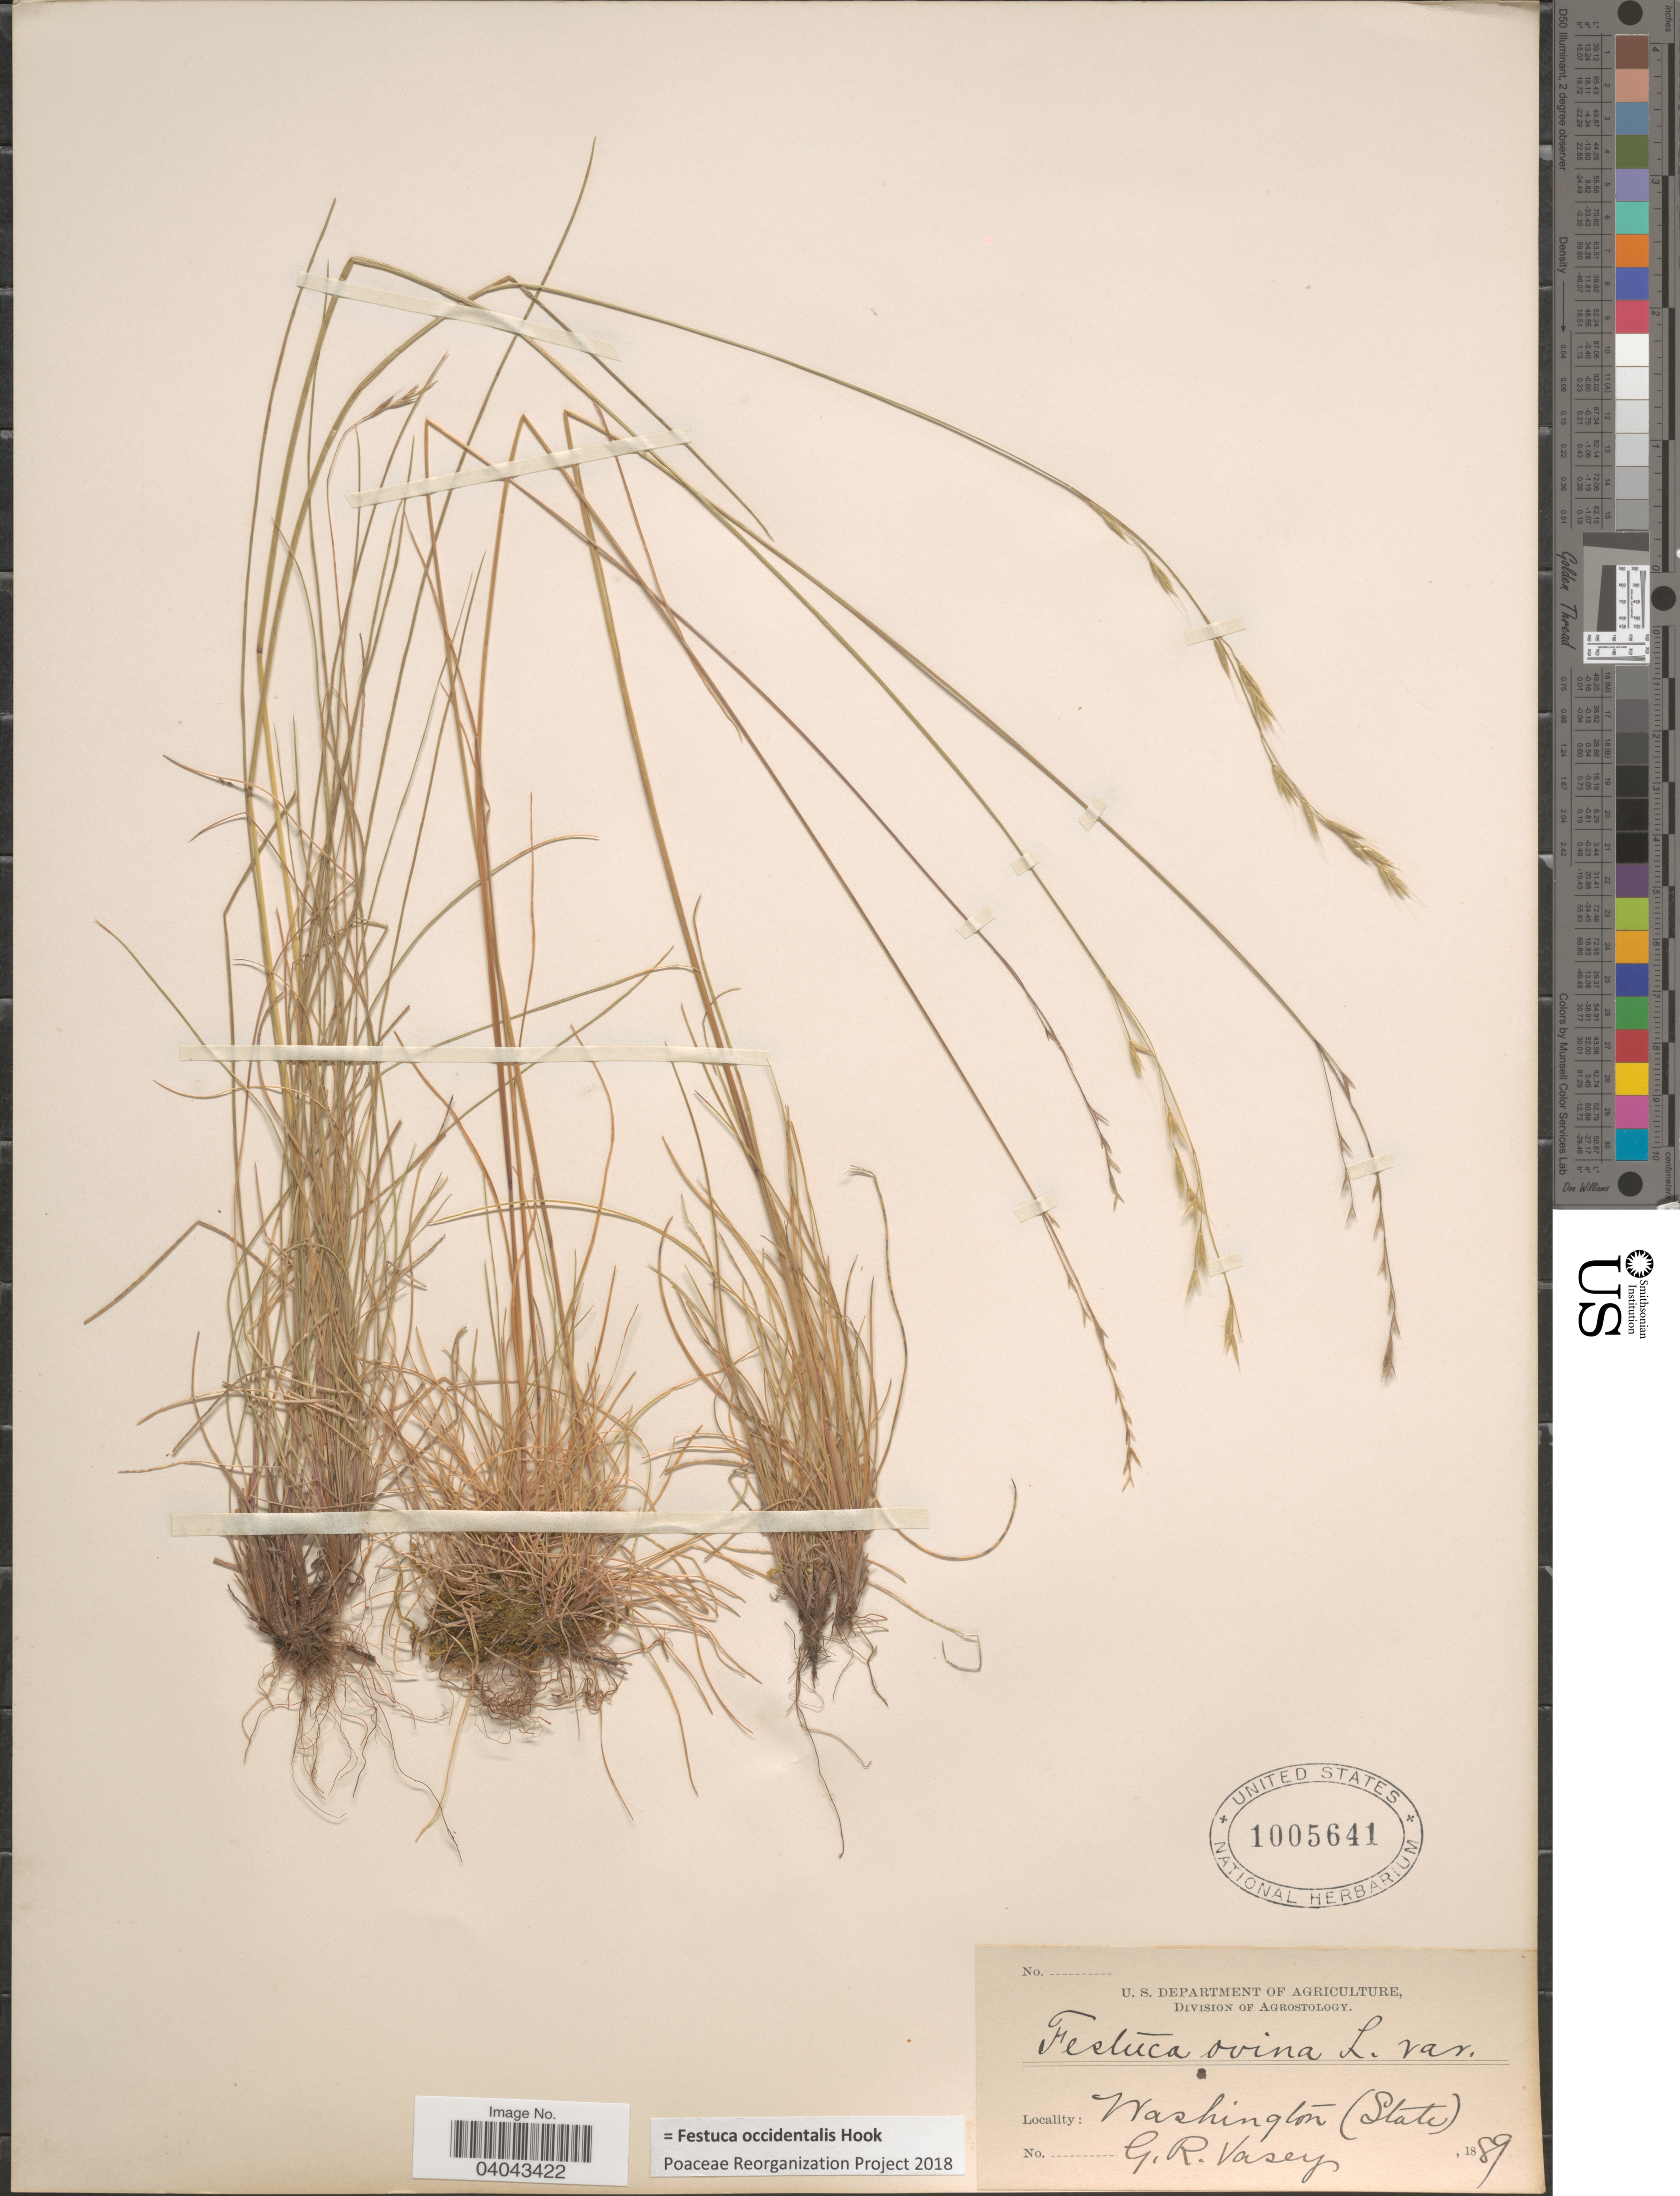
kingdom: Plantae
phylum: Tracheophyta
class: Liliopsida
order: Poales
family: Poaceae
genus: Festuca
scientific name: Festuca occidentalis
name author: Hook.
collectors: G. R. Vasey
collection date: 1889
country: United States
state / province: Washington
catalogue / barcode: US 1005641